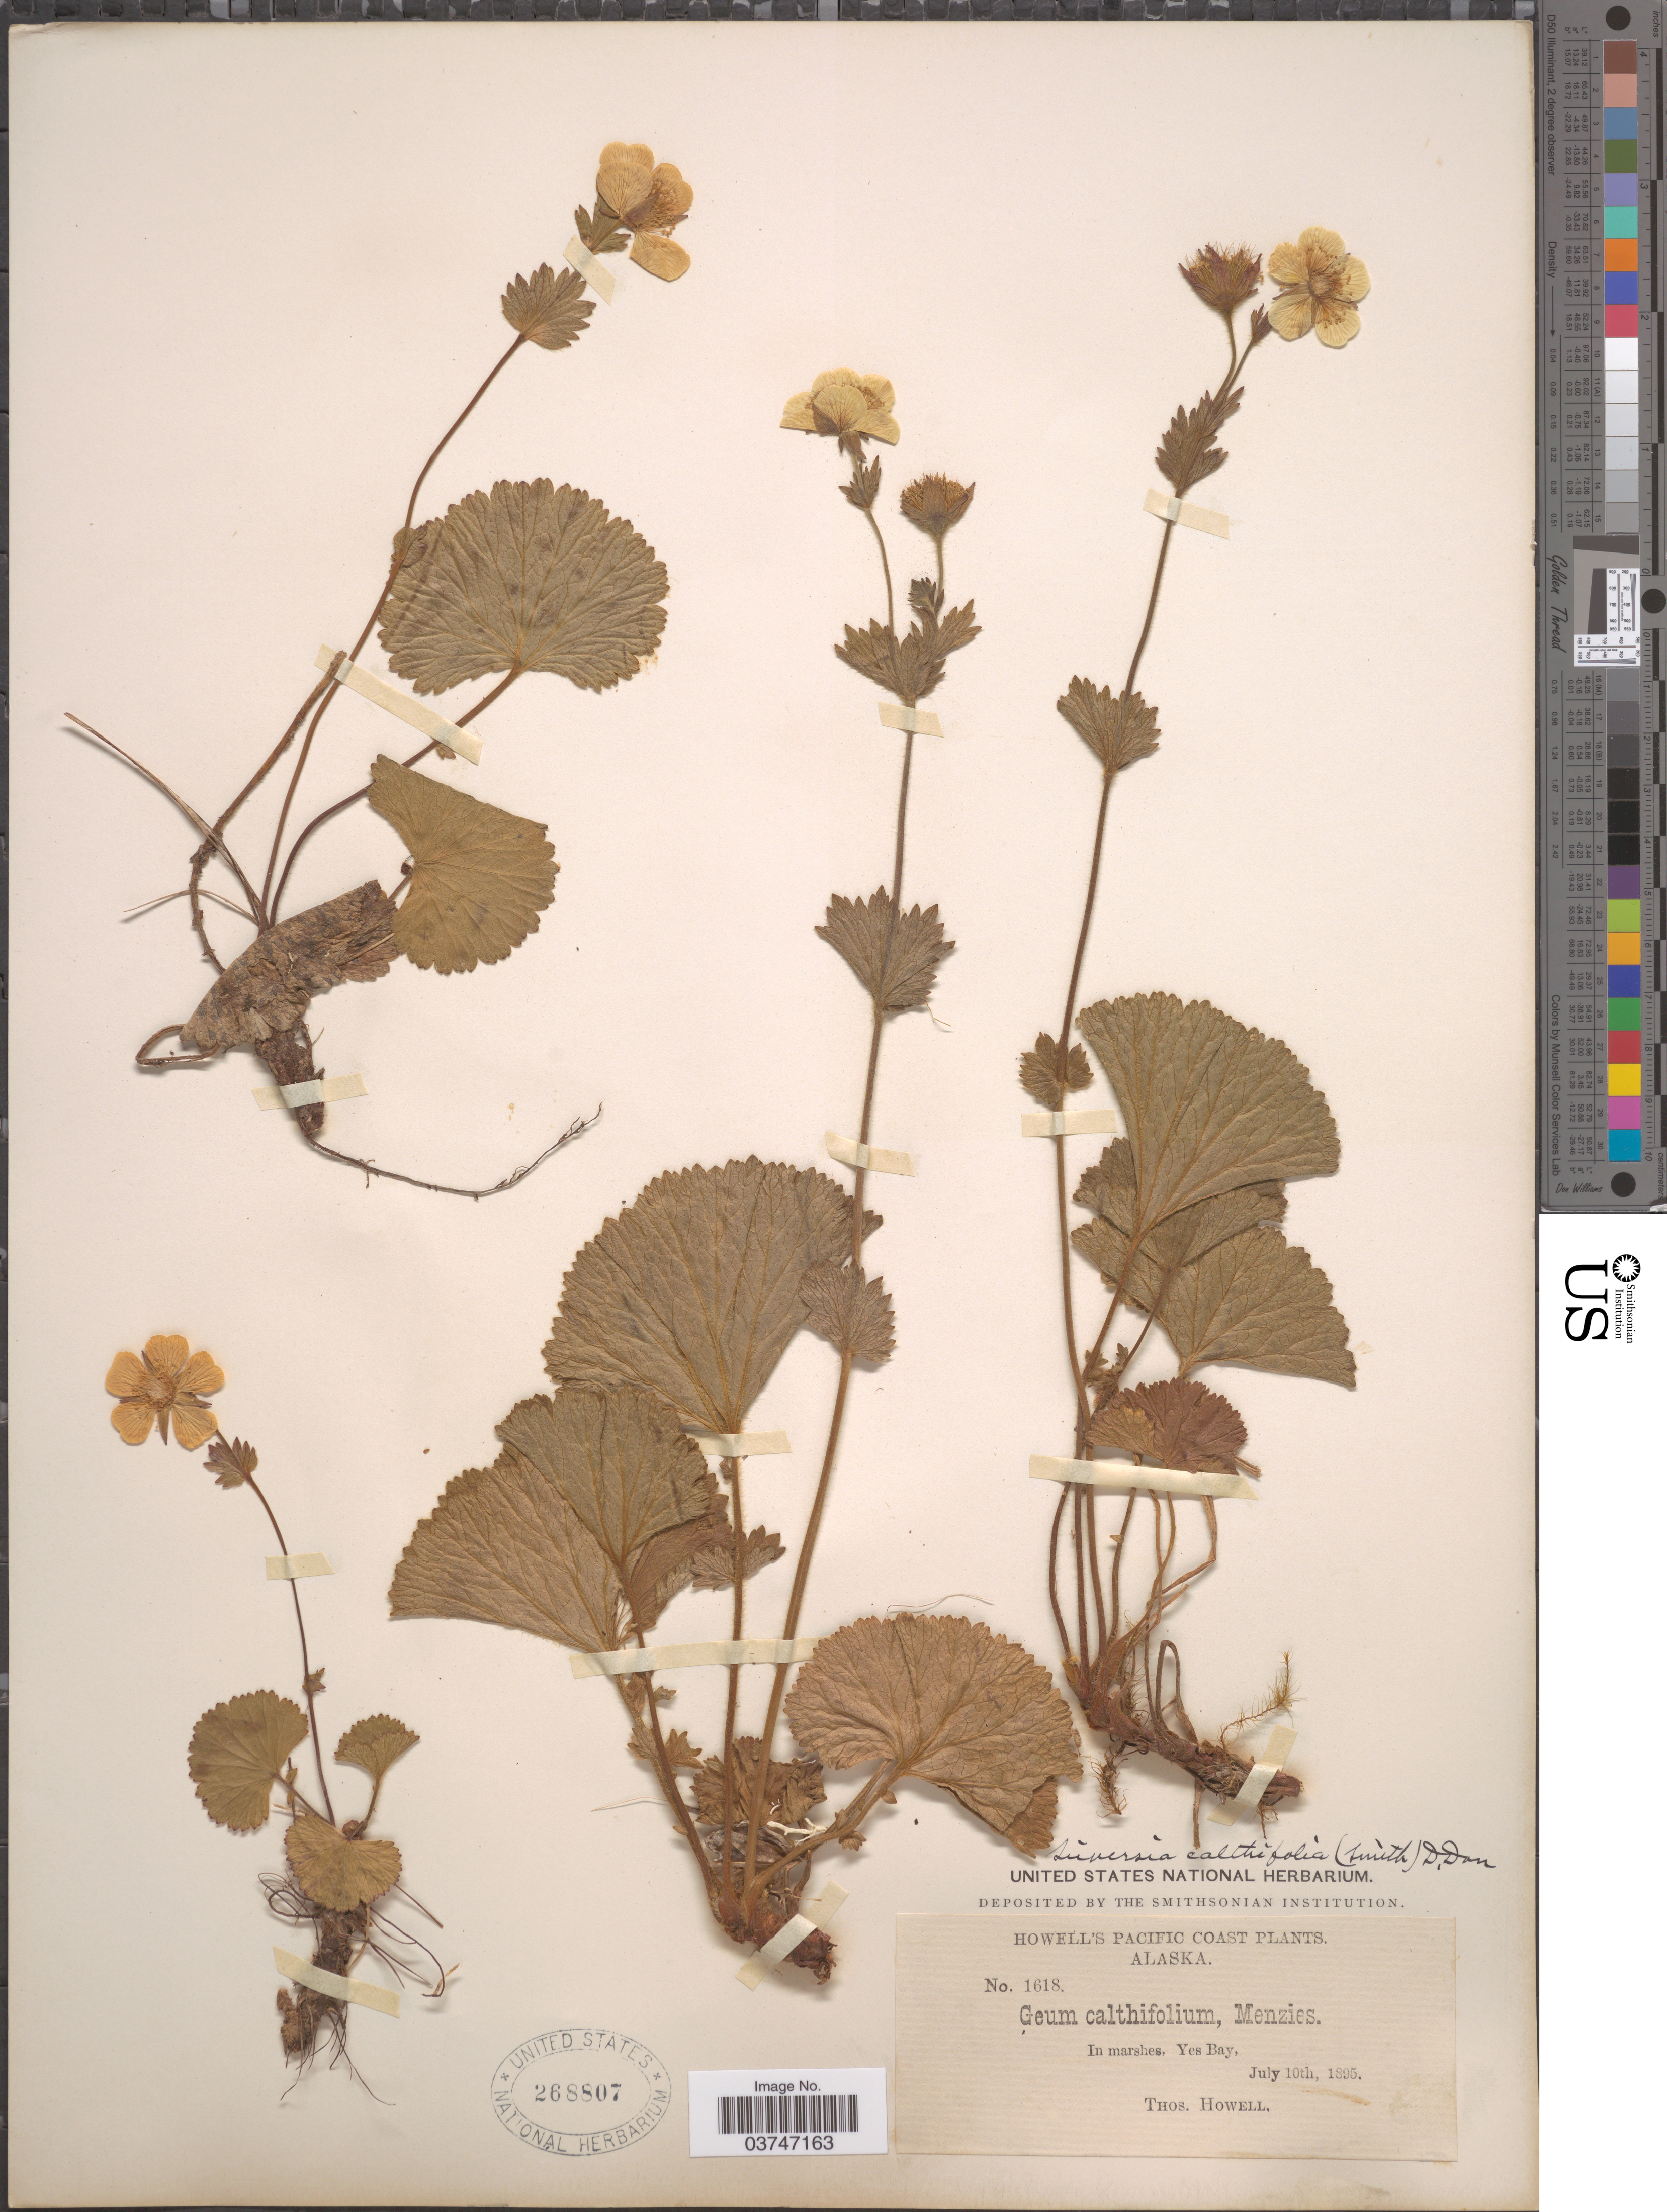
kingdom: Plantae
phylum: Tracheophyta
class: Magnoliopsida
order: Rosales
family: Rosaceae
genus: Geum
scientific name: Geum calthifolium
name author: Menzies ex Sm.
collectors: T. Howell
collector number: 1618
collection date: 1895-07-10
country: United States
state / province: Alaska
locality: Pacific Coast. Yes Bay.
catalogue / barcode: US 268807